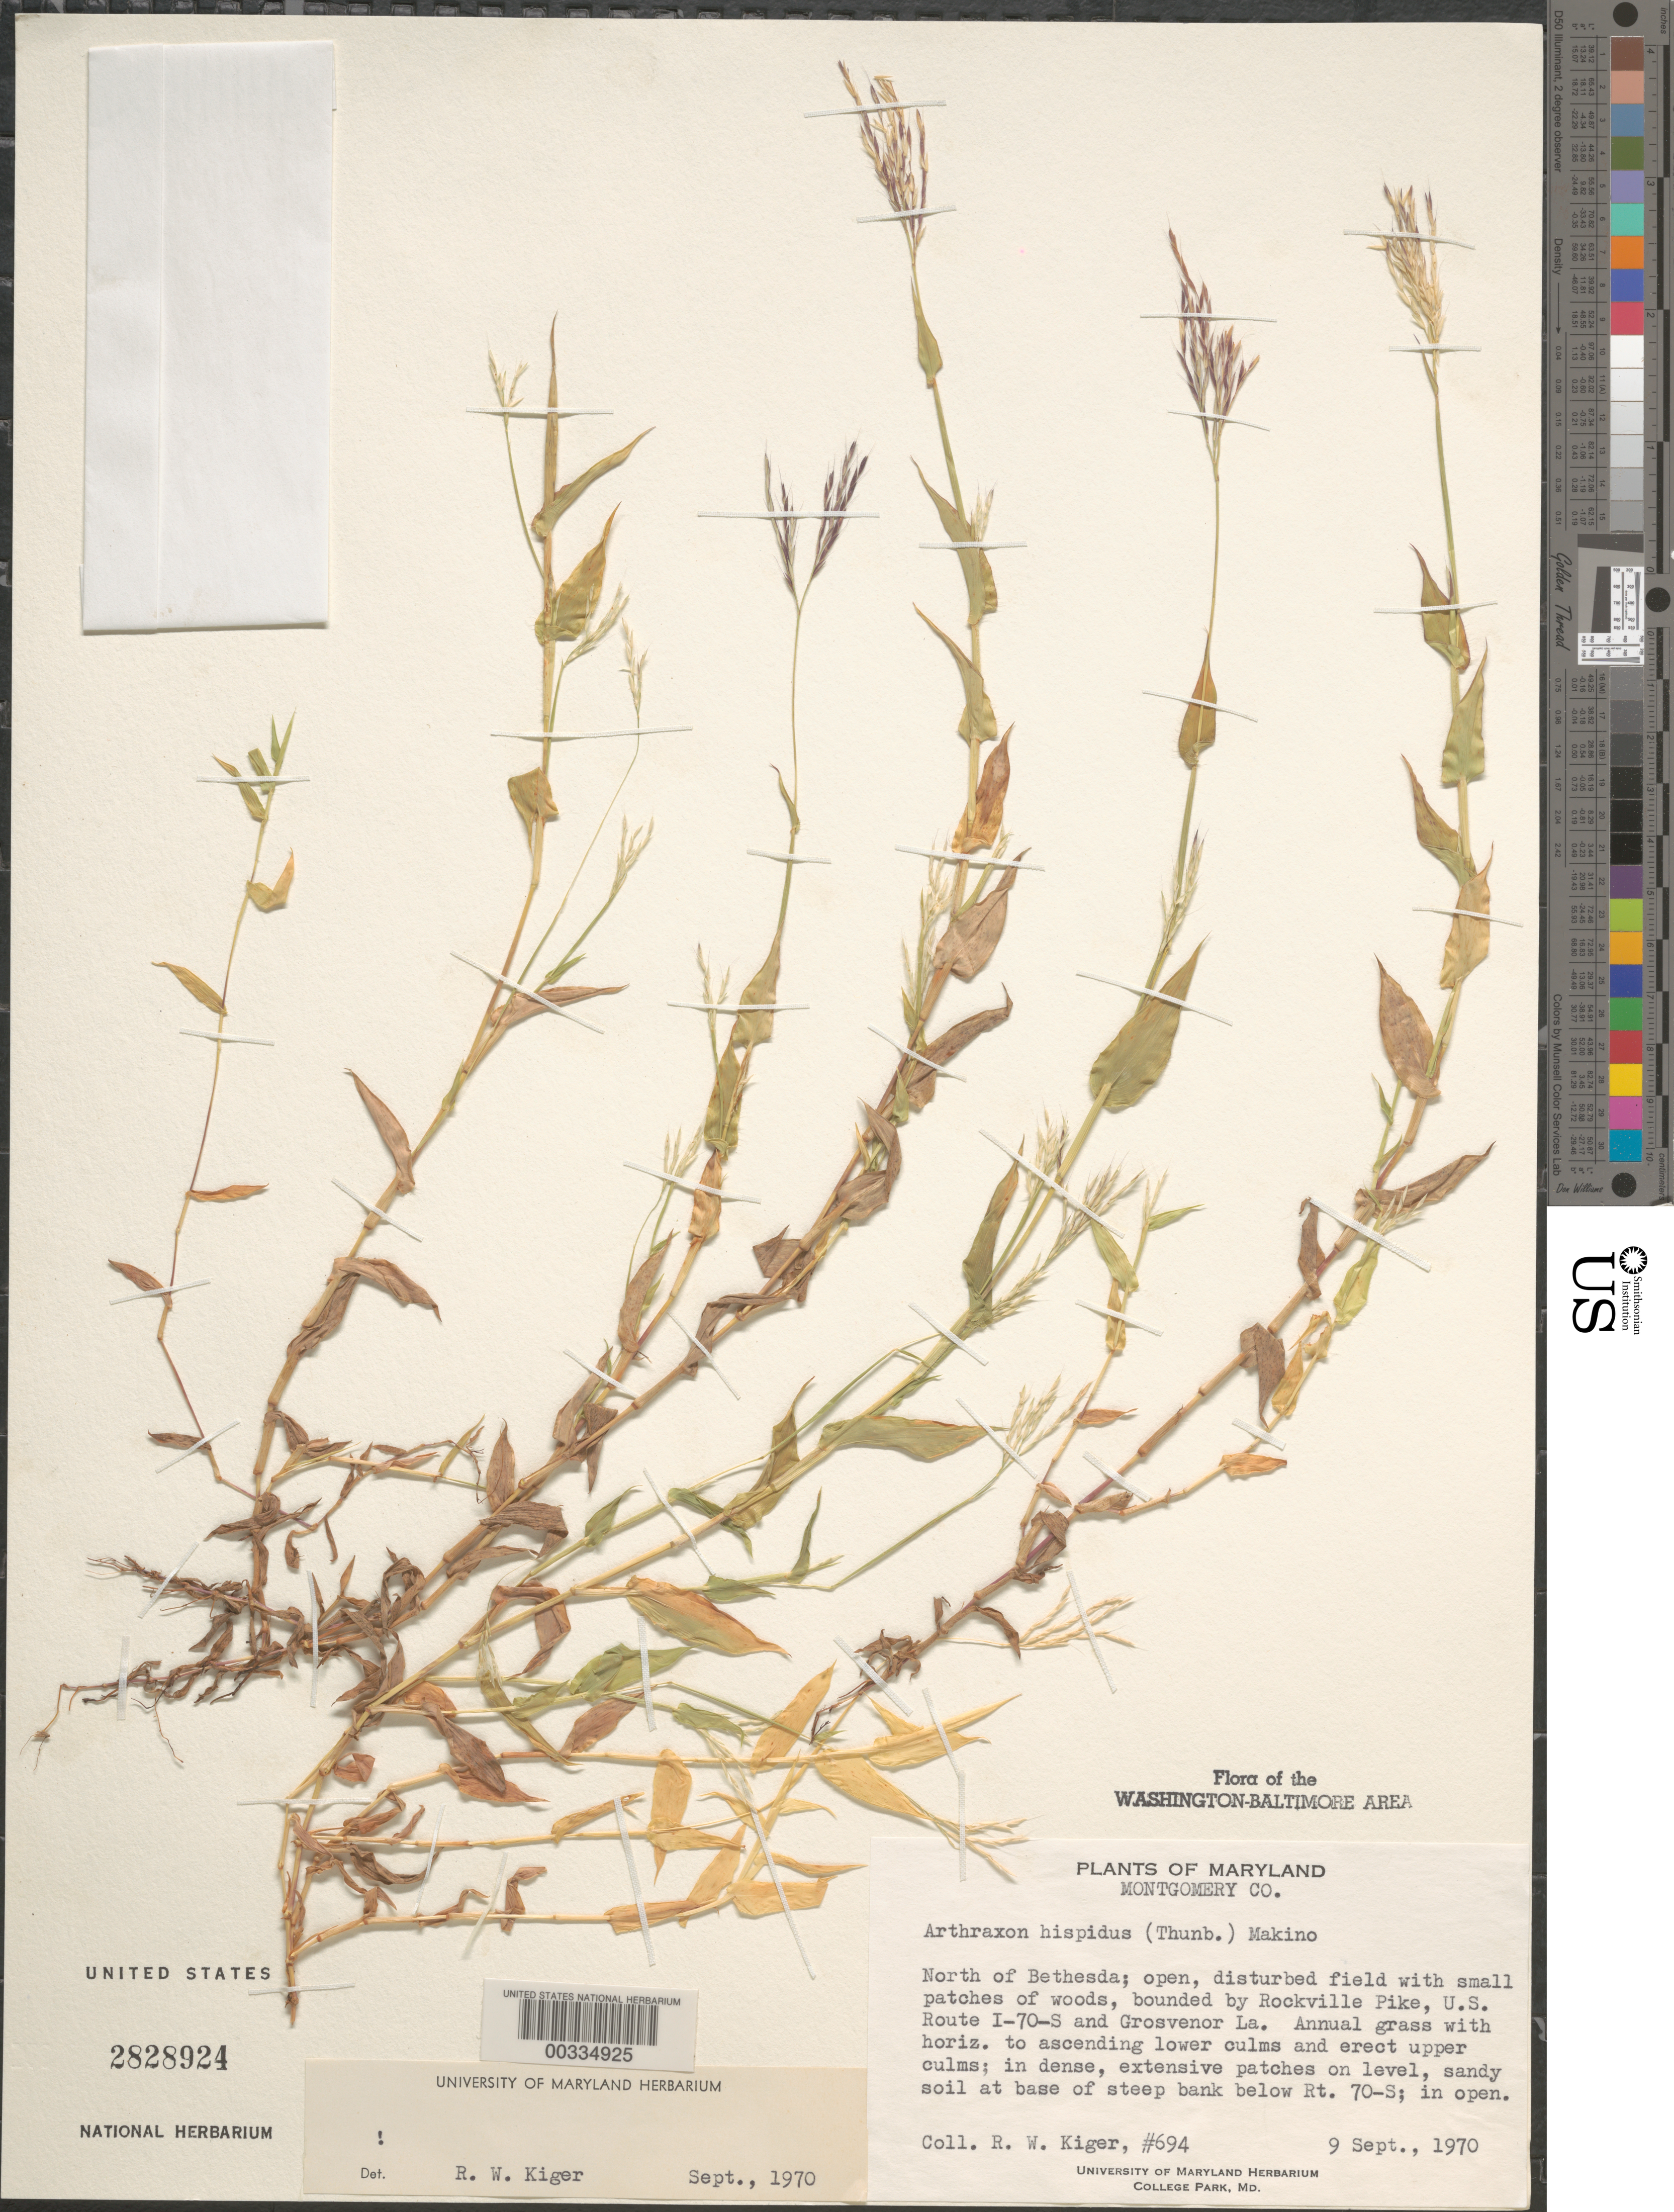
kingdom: Plantae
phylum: Tracheophyta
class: Liliopsida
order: Poales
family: Poaceae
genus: Arthraxon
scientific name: Arthraxon hispidus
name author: (Thunb.) Makino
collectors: R. Kiger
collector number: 694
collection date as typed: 09 Sep 1970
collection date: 1970-09-09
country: United States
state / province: Maryland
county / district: Montgomery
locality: North of Bethesda, off Route I-70-s, Rockville Pike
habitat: Open disturbed field with small patches of woods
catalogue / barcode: US 2828924